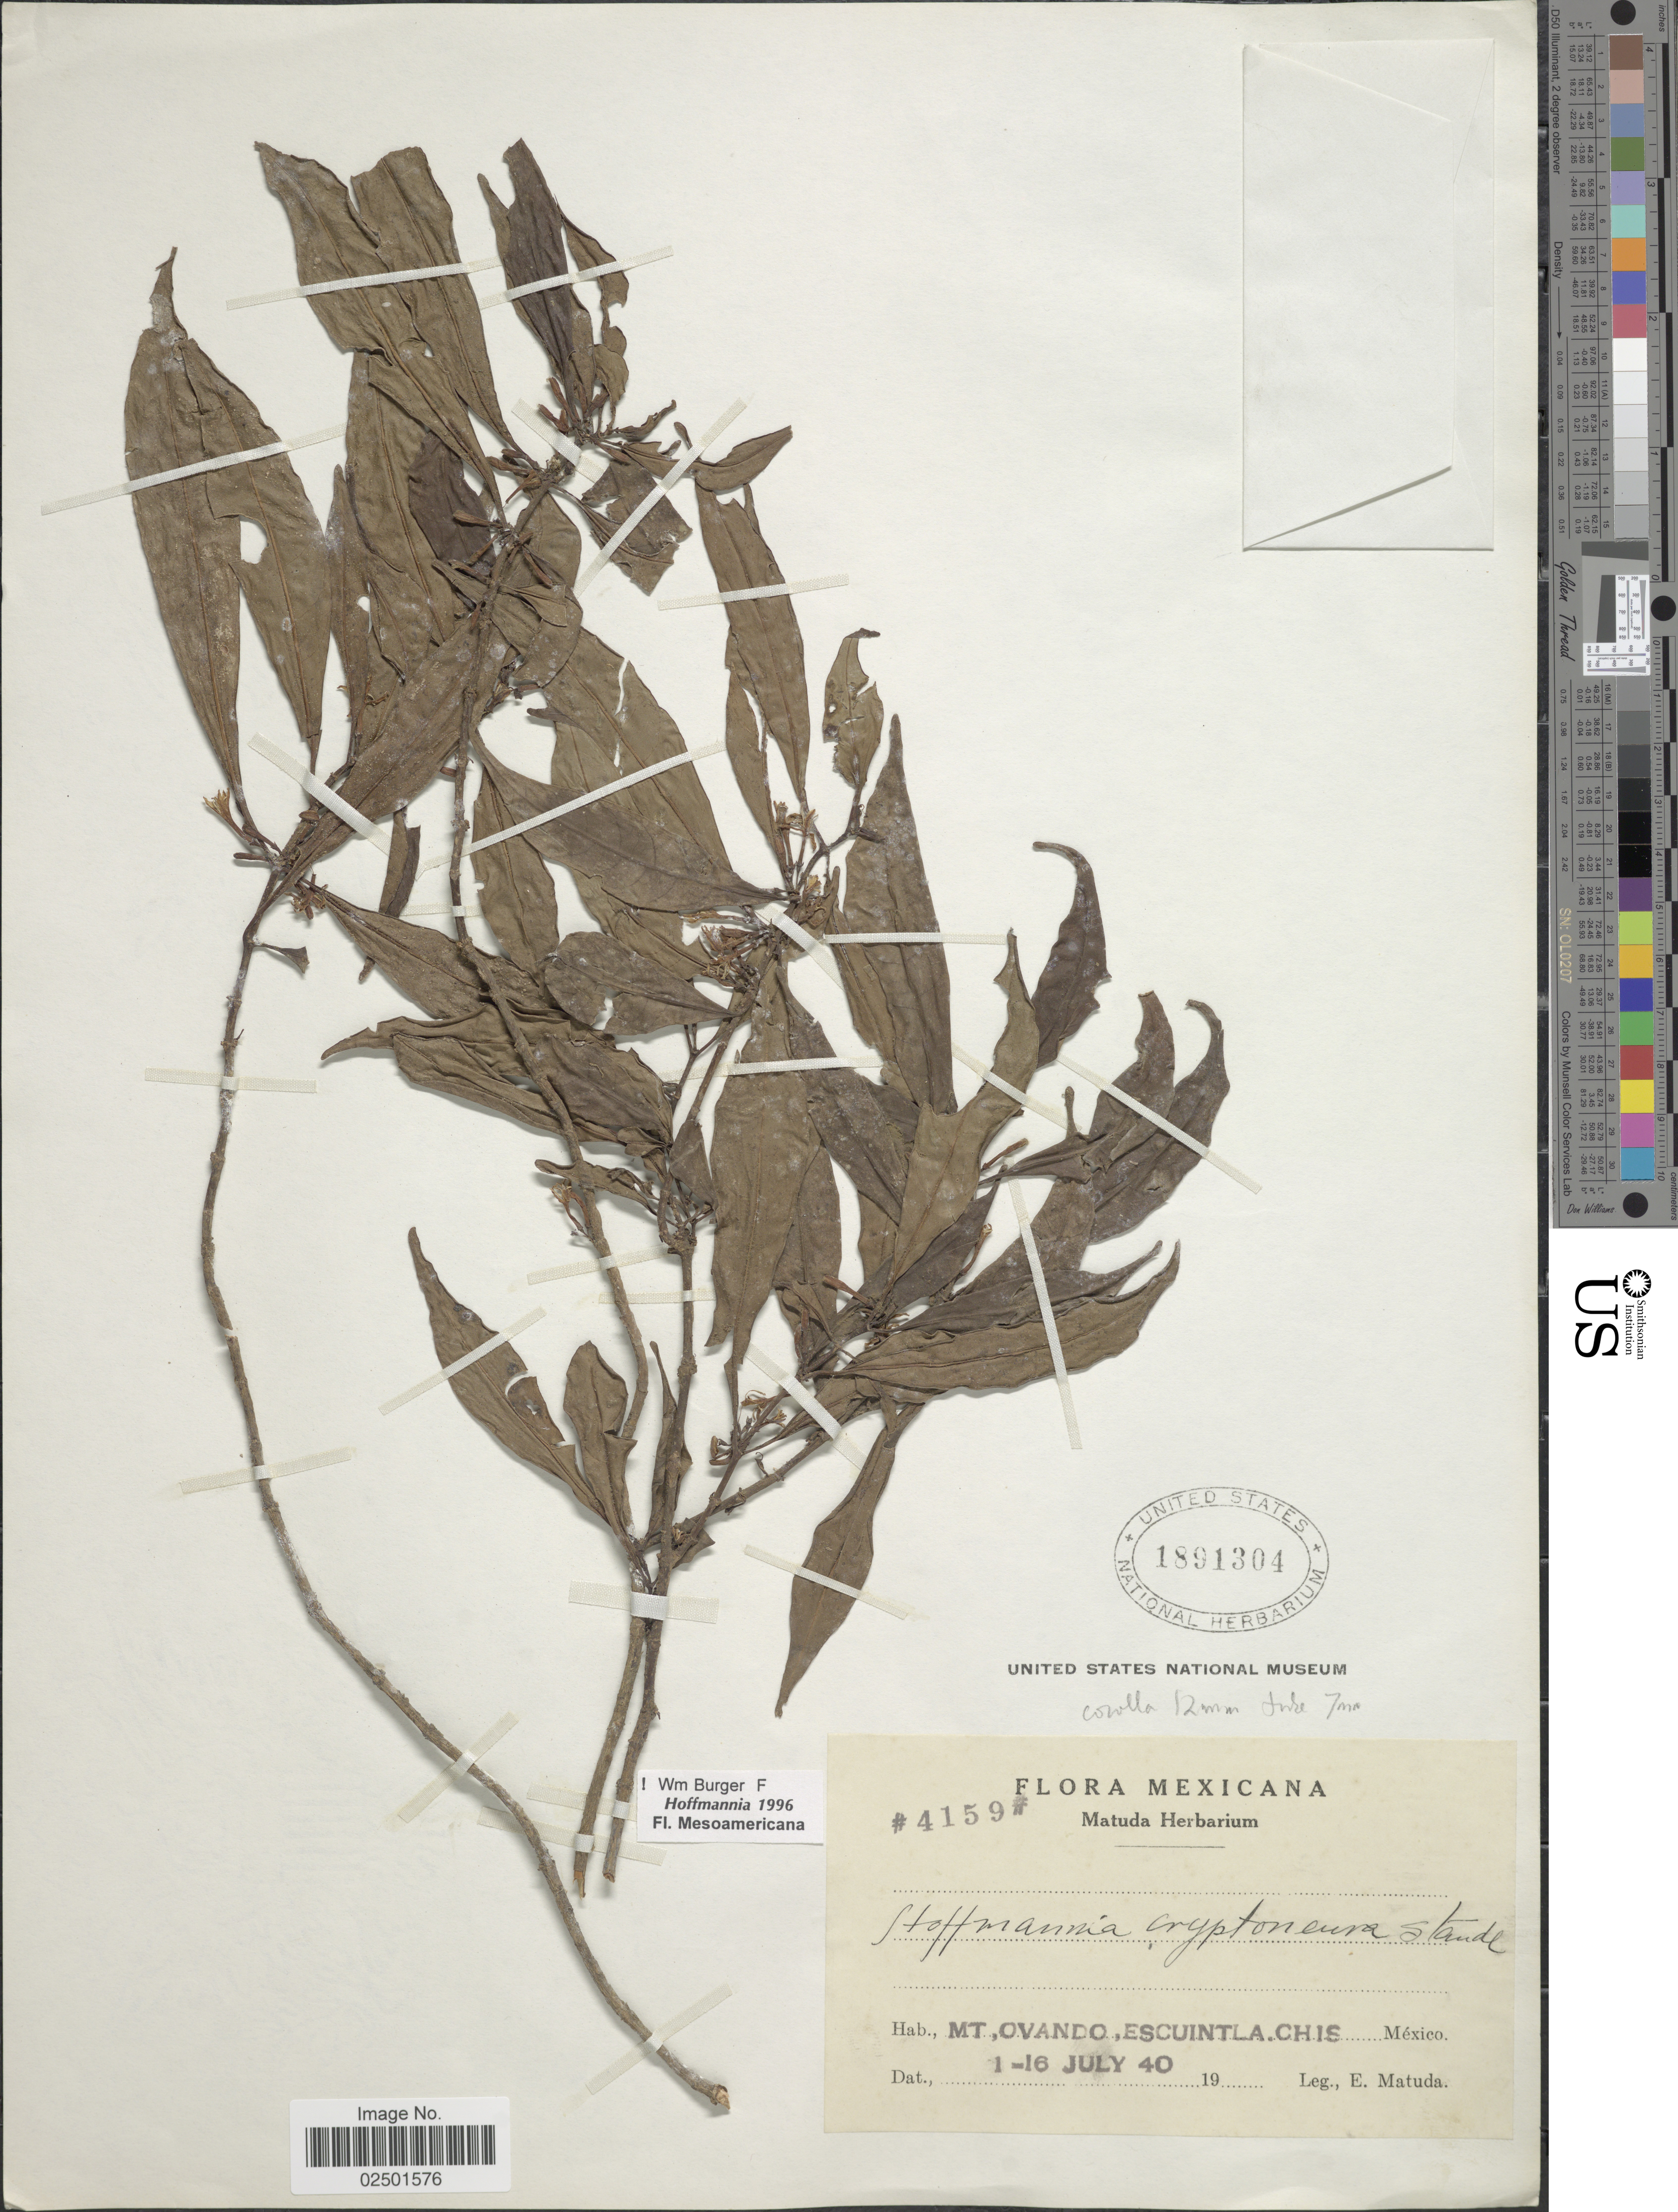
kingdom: Plantae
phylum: Tracheophyta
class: Magnoliopsida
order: Gentianales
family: Rubiaceae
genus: Hoffmannia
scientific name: Hoffmannia cryptoneura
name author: Standl.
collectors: E. Matuda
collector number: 4159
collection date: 1940-07-01/1940-07-16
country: Mexico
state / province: Chiapas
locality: Mt. Ovando, Escuintla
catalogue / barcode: US 1891304